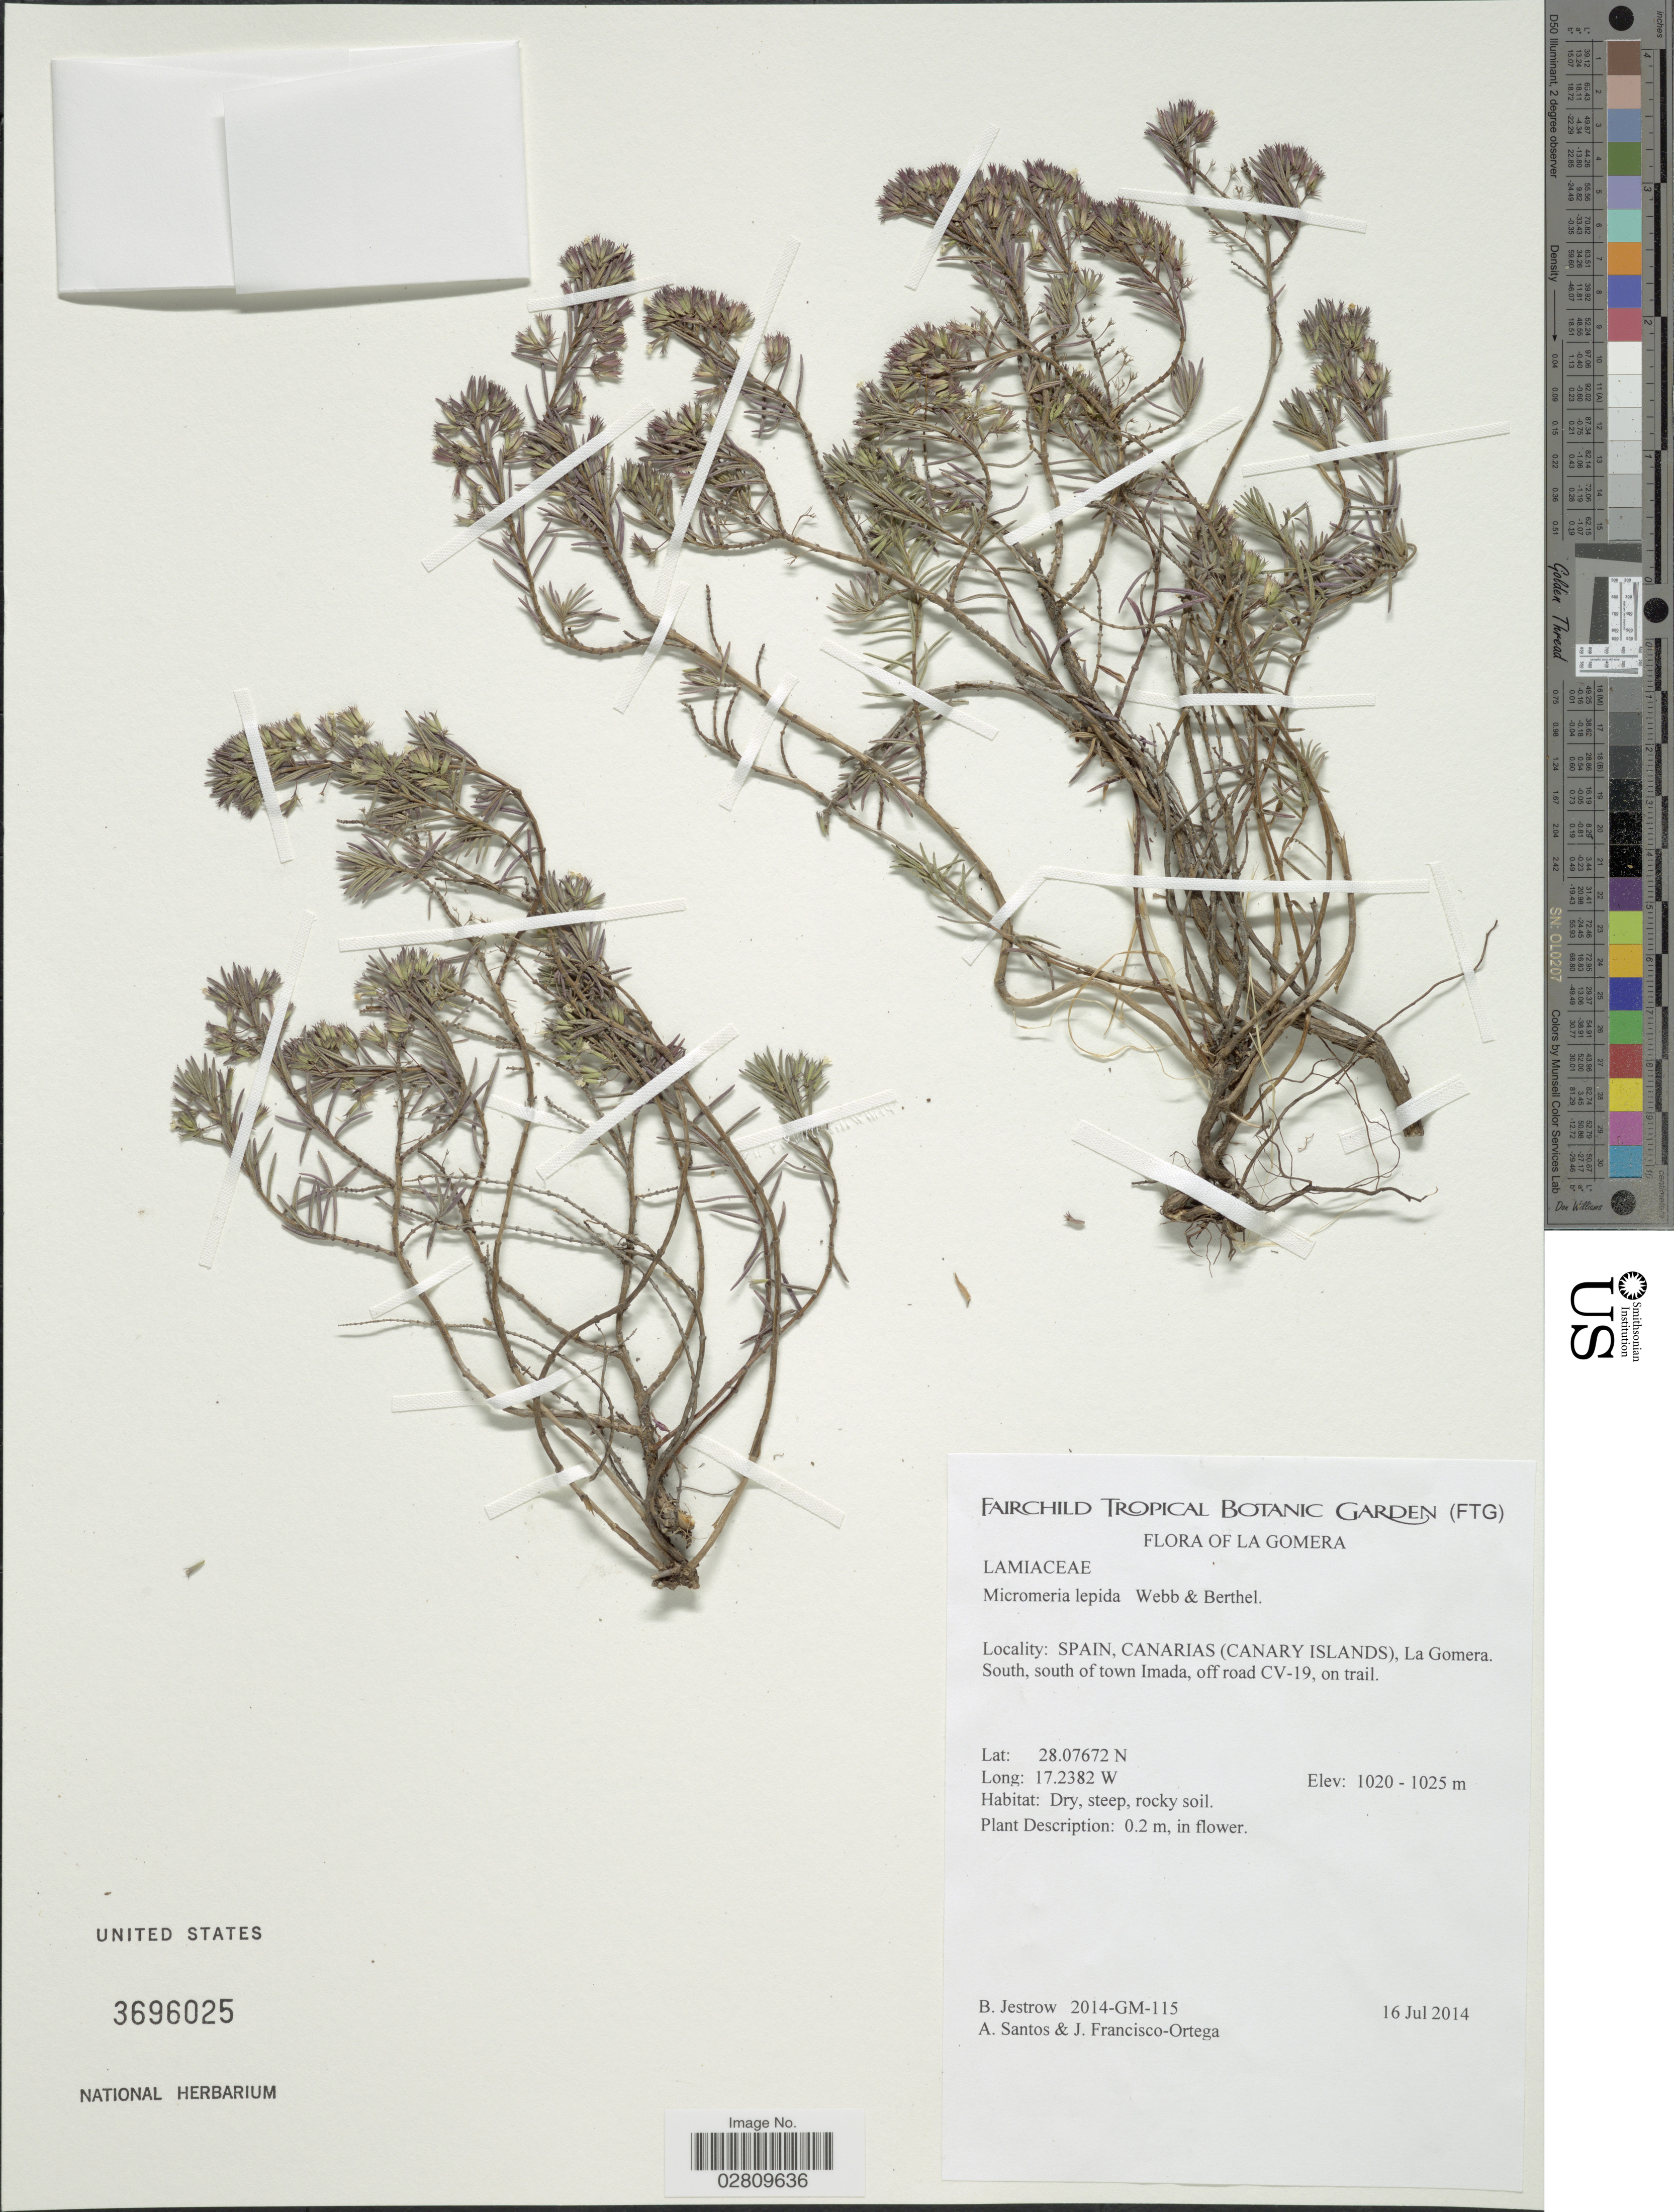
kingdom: Plantae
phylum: Tracheophyta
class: Magnoliopsida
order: Lamiales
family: Lamiaceae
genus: Micromeria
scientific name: Micromeria lepida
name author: D.A. Webb & Berthel.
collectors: B. Jestrow, A. Santos & J. Francisco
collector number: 2014-GM-115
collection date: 2014-07-16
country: Spain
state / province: Canarias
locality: La Gomera. Canarias (Canary Islands). South, south of town Imada, off road CV-19, on trail.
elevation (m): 1020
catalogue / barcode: US 3696025